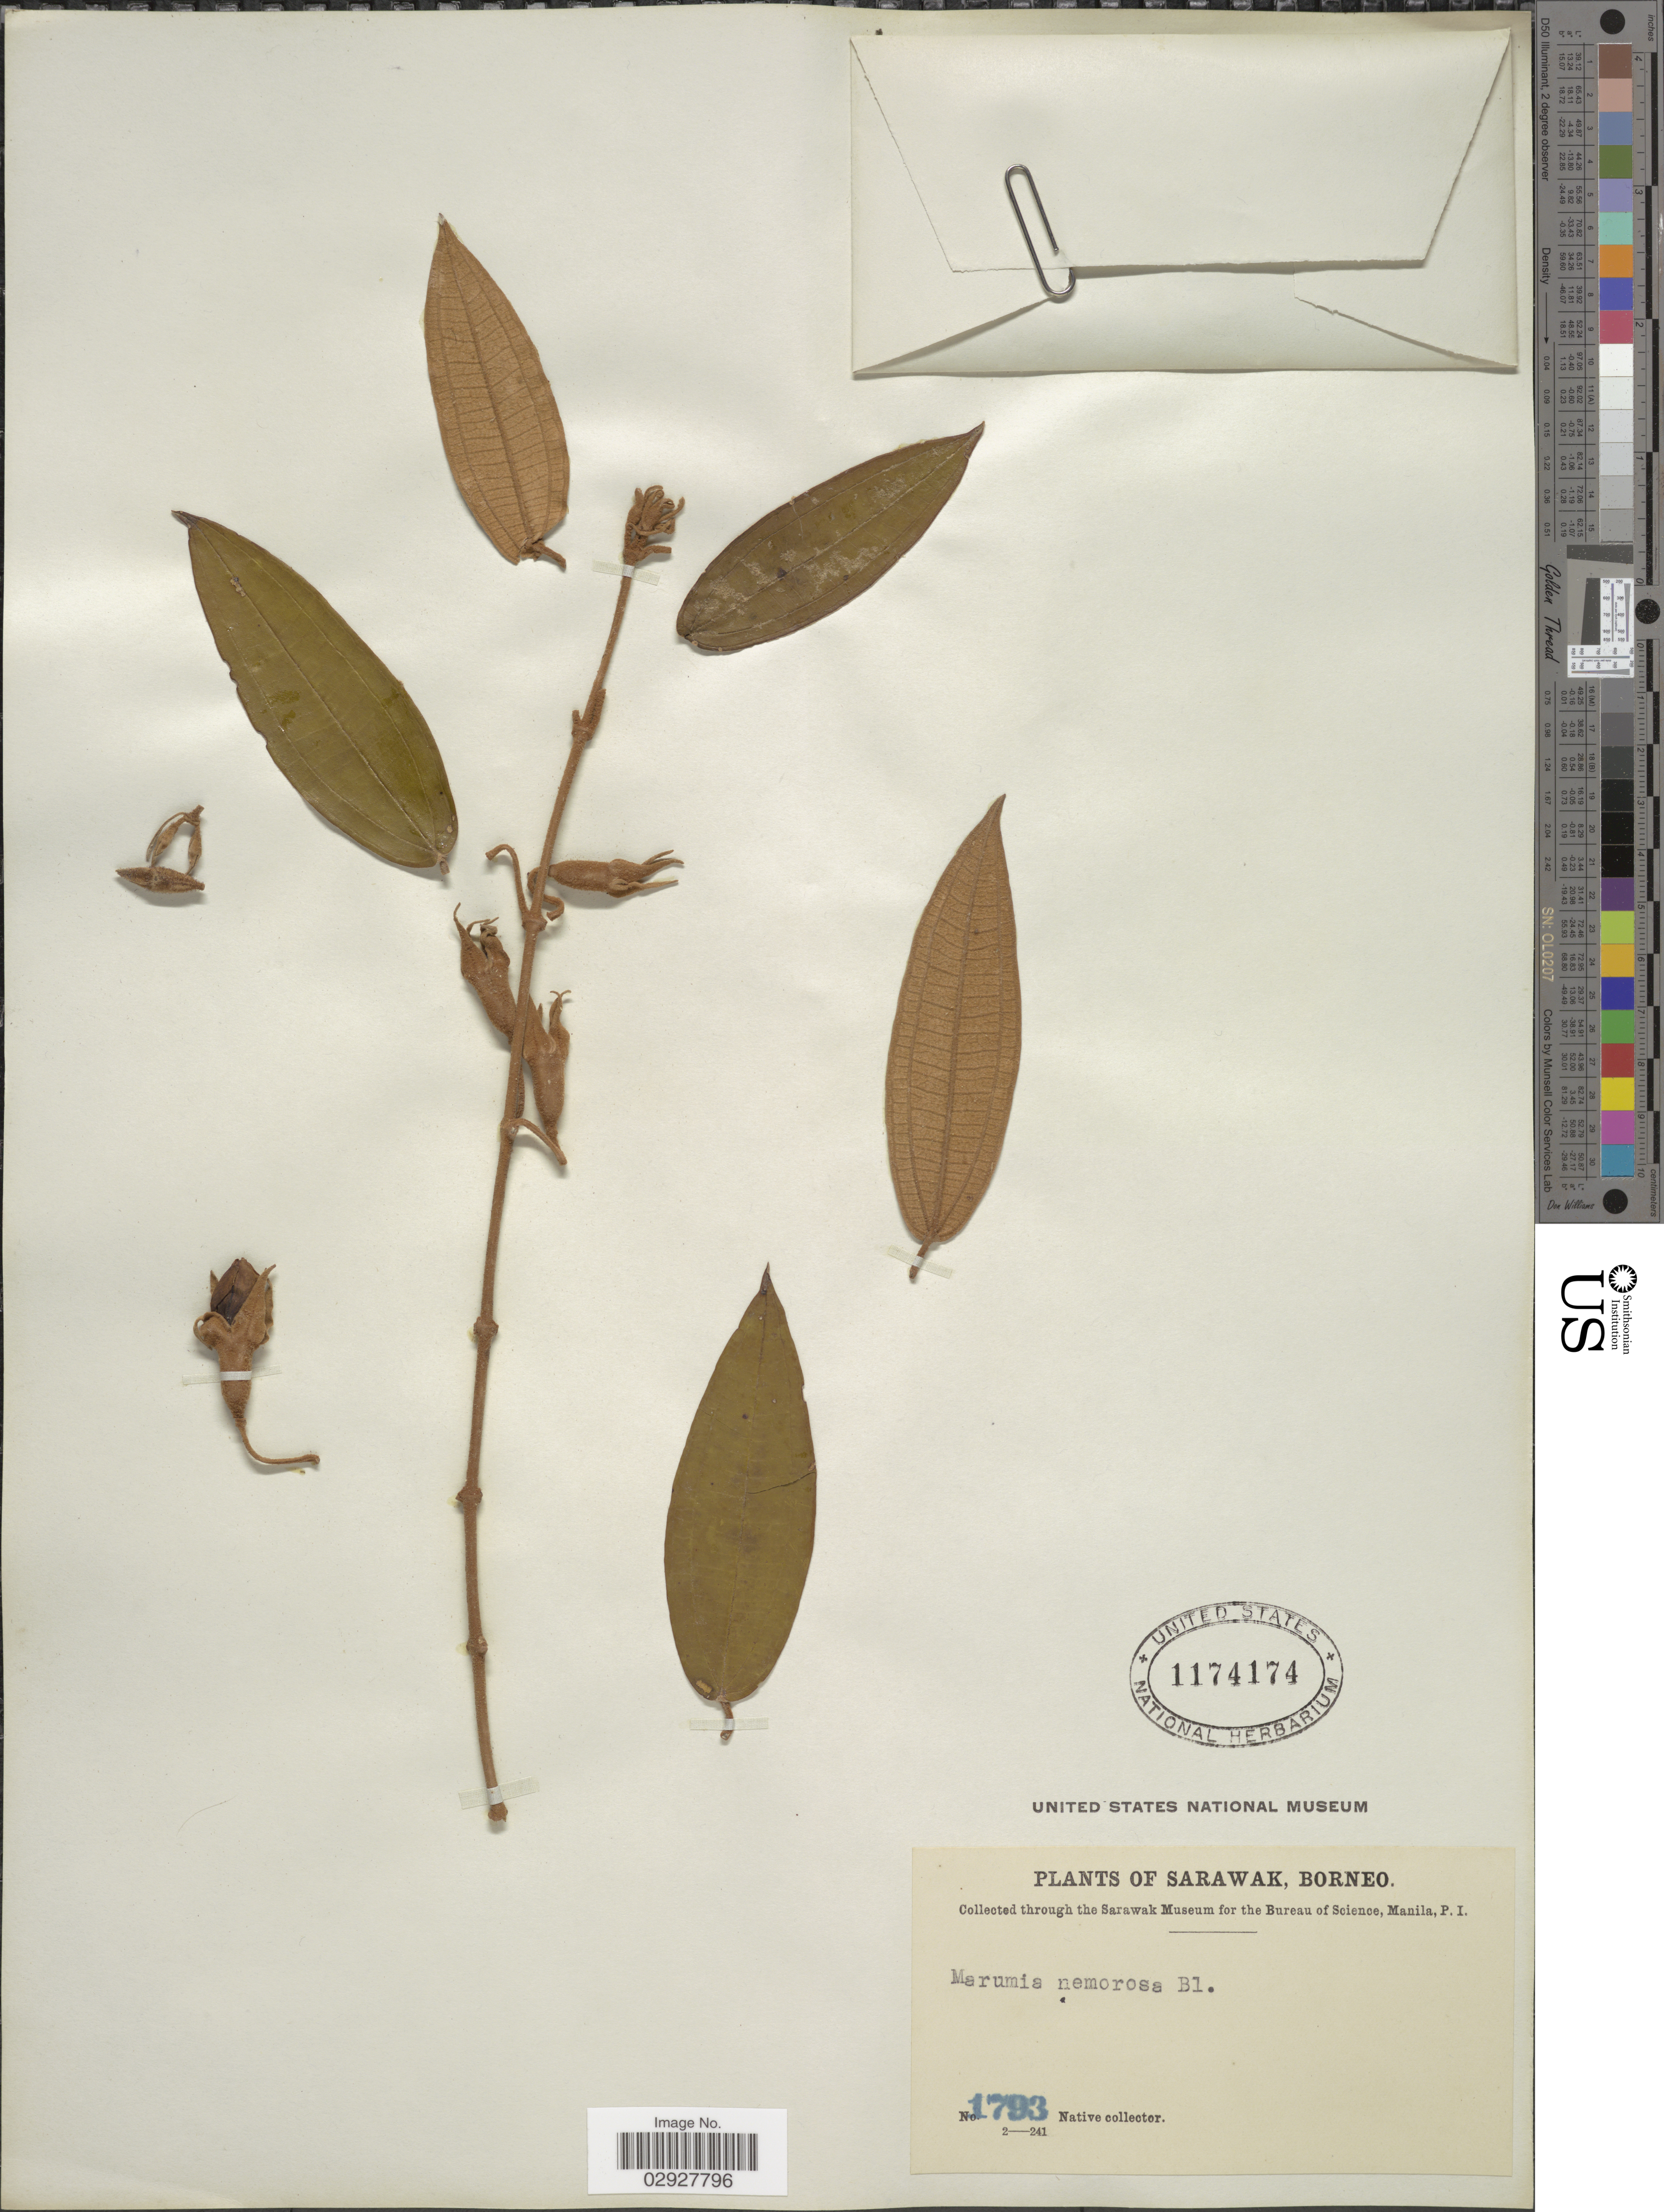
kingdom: Plantae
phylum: Tracheophyta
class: Magnoliopsida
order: Myrtales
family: Melastomataceae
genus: Macrolenes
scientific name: Macrolenes nemorosa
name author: (Jack) Bakh. f.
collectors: Native collector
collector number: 1793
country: Malaysia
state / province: Sarawak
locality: Borneo.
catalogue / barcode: US 1174174